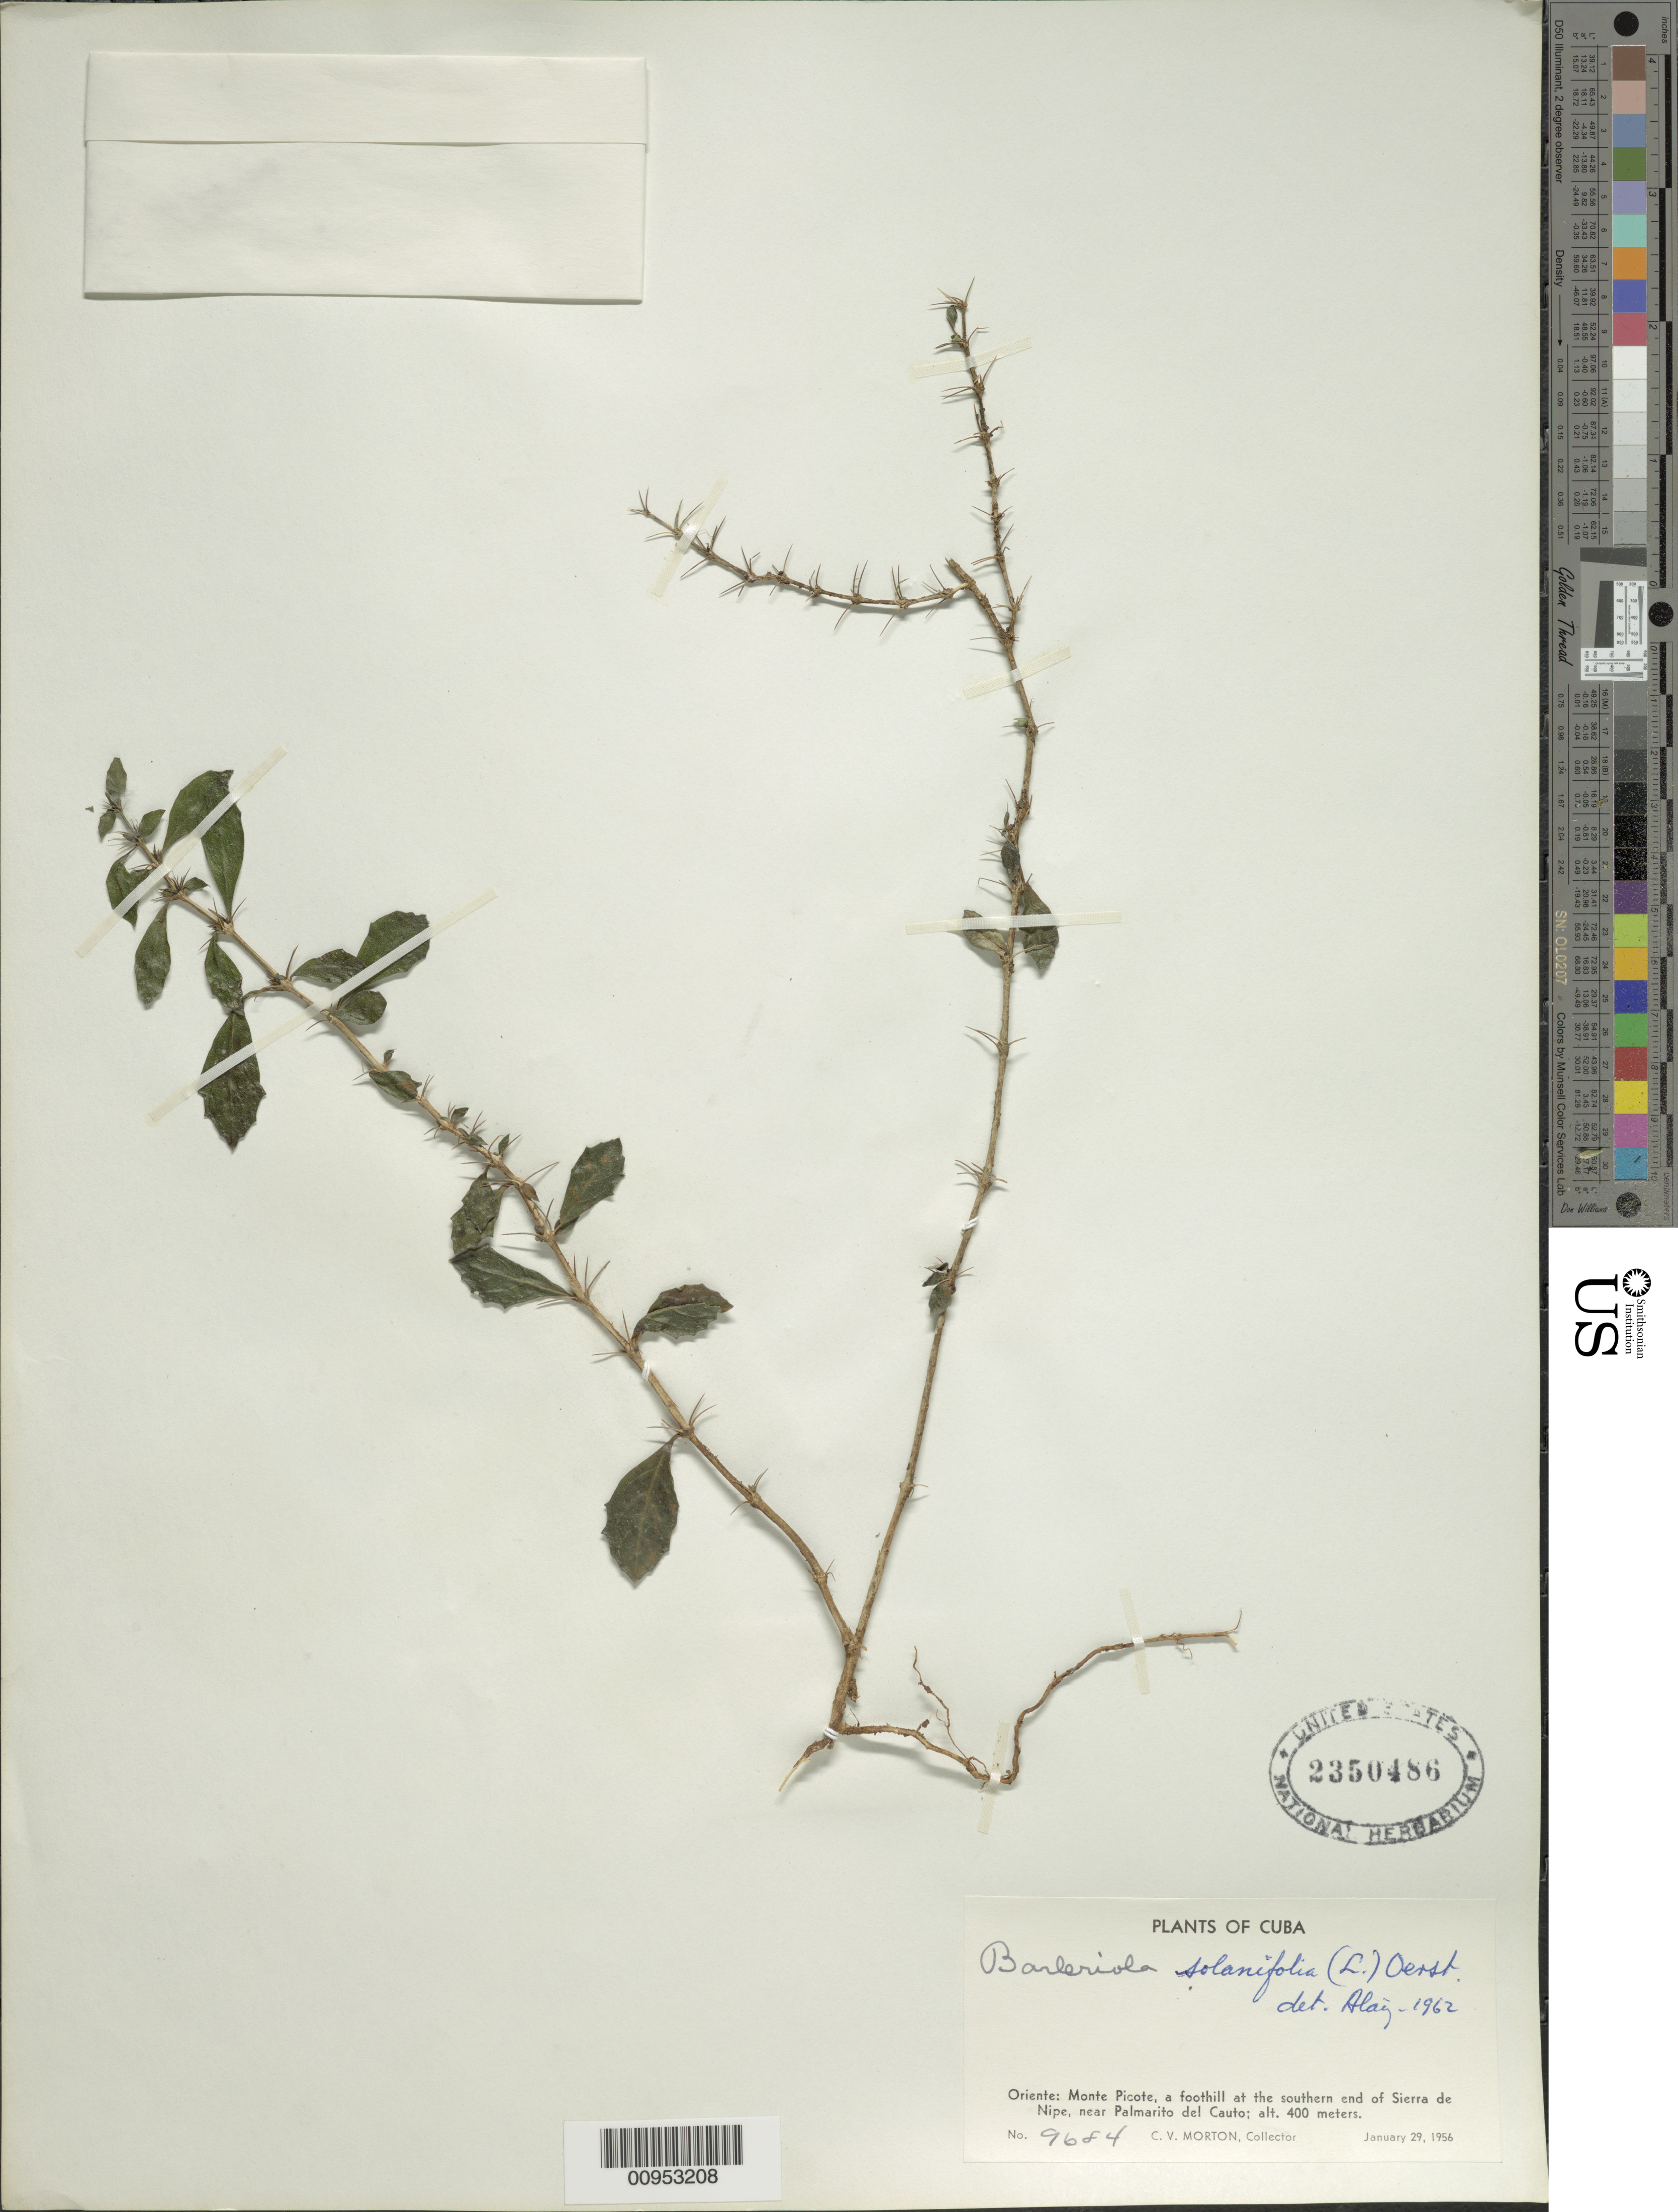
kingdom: Plantae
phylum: Tracheophyta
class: Magnoliopsida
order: Lamiales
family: Acanthaceae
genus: Barleriola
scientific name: Barleriola solanifolia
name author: (L.) Oerst. ex Lindau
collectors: C. V. Morton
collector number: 9684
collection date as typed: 29 Jan 1956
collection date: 1956-01-29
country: Cuba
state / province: Holguín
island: Cuba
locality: Monte Picote, southern end of Sierra de Nipe, near Palmarito del Cauto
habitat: Foothill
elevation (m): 400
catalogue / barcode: US 2350486